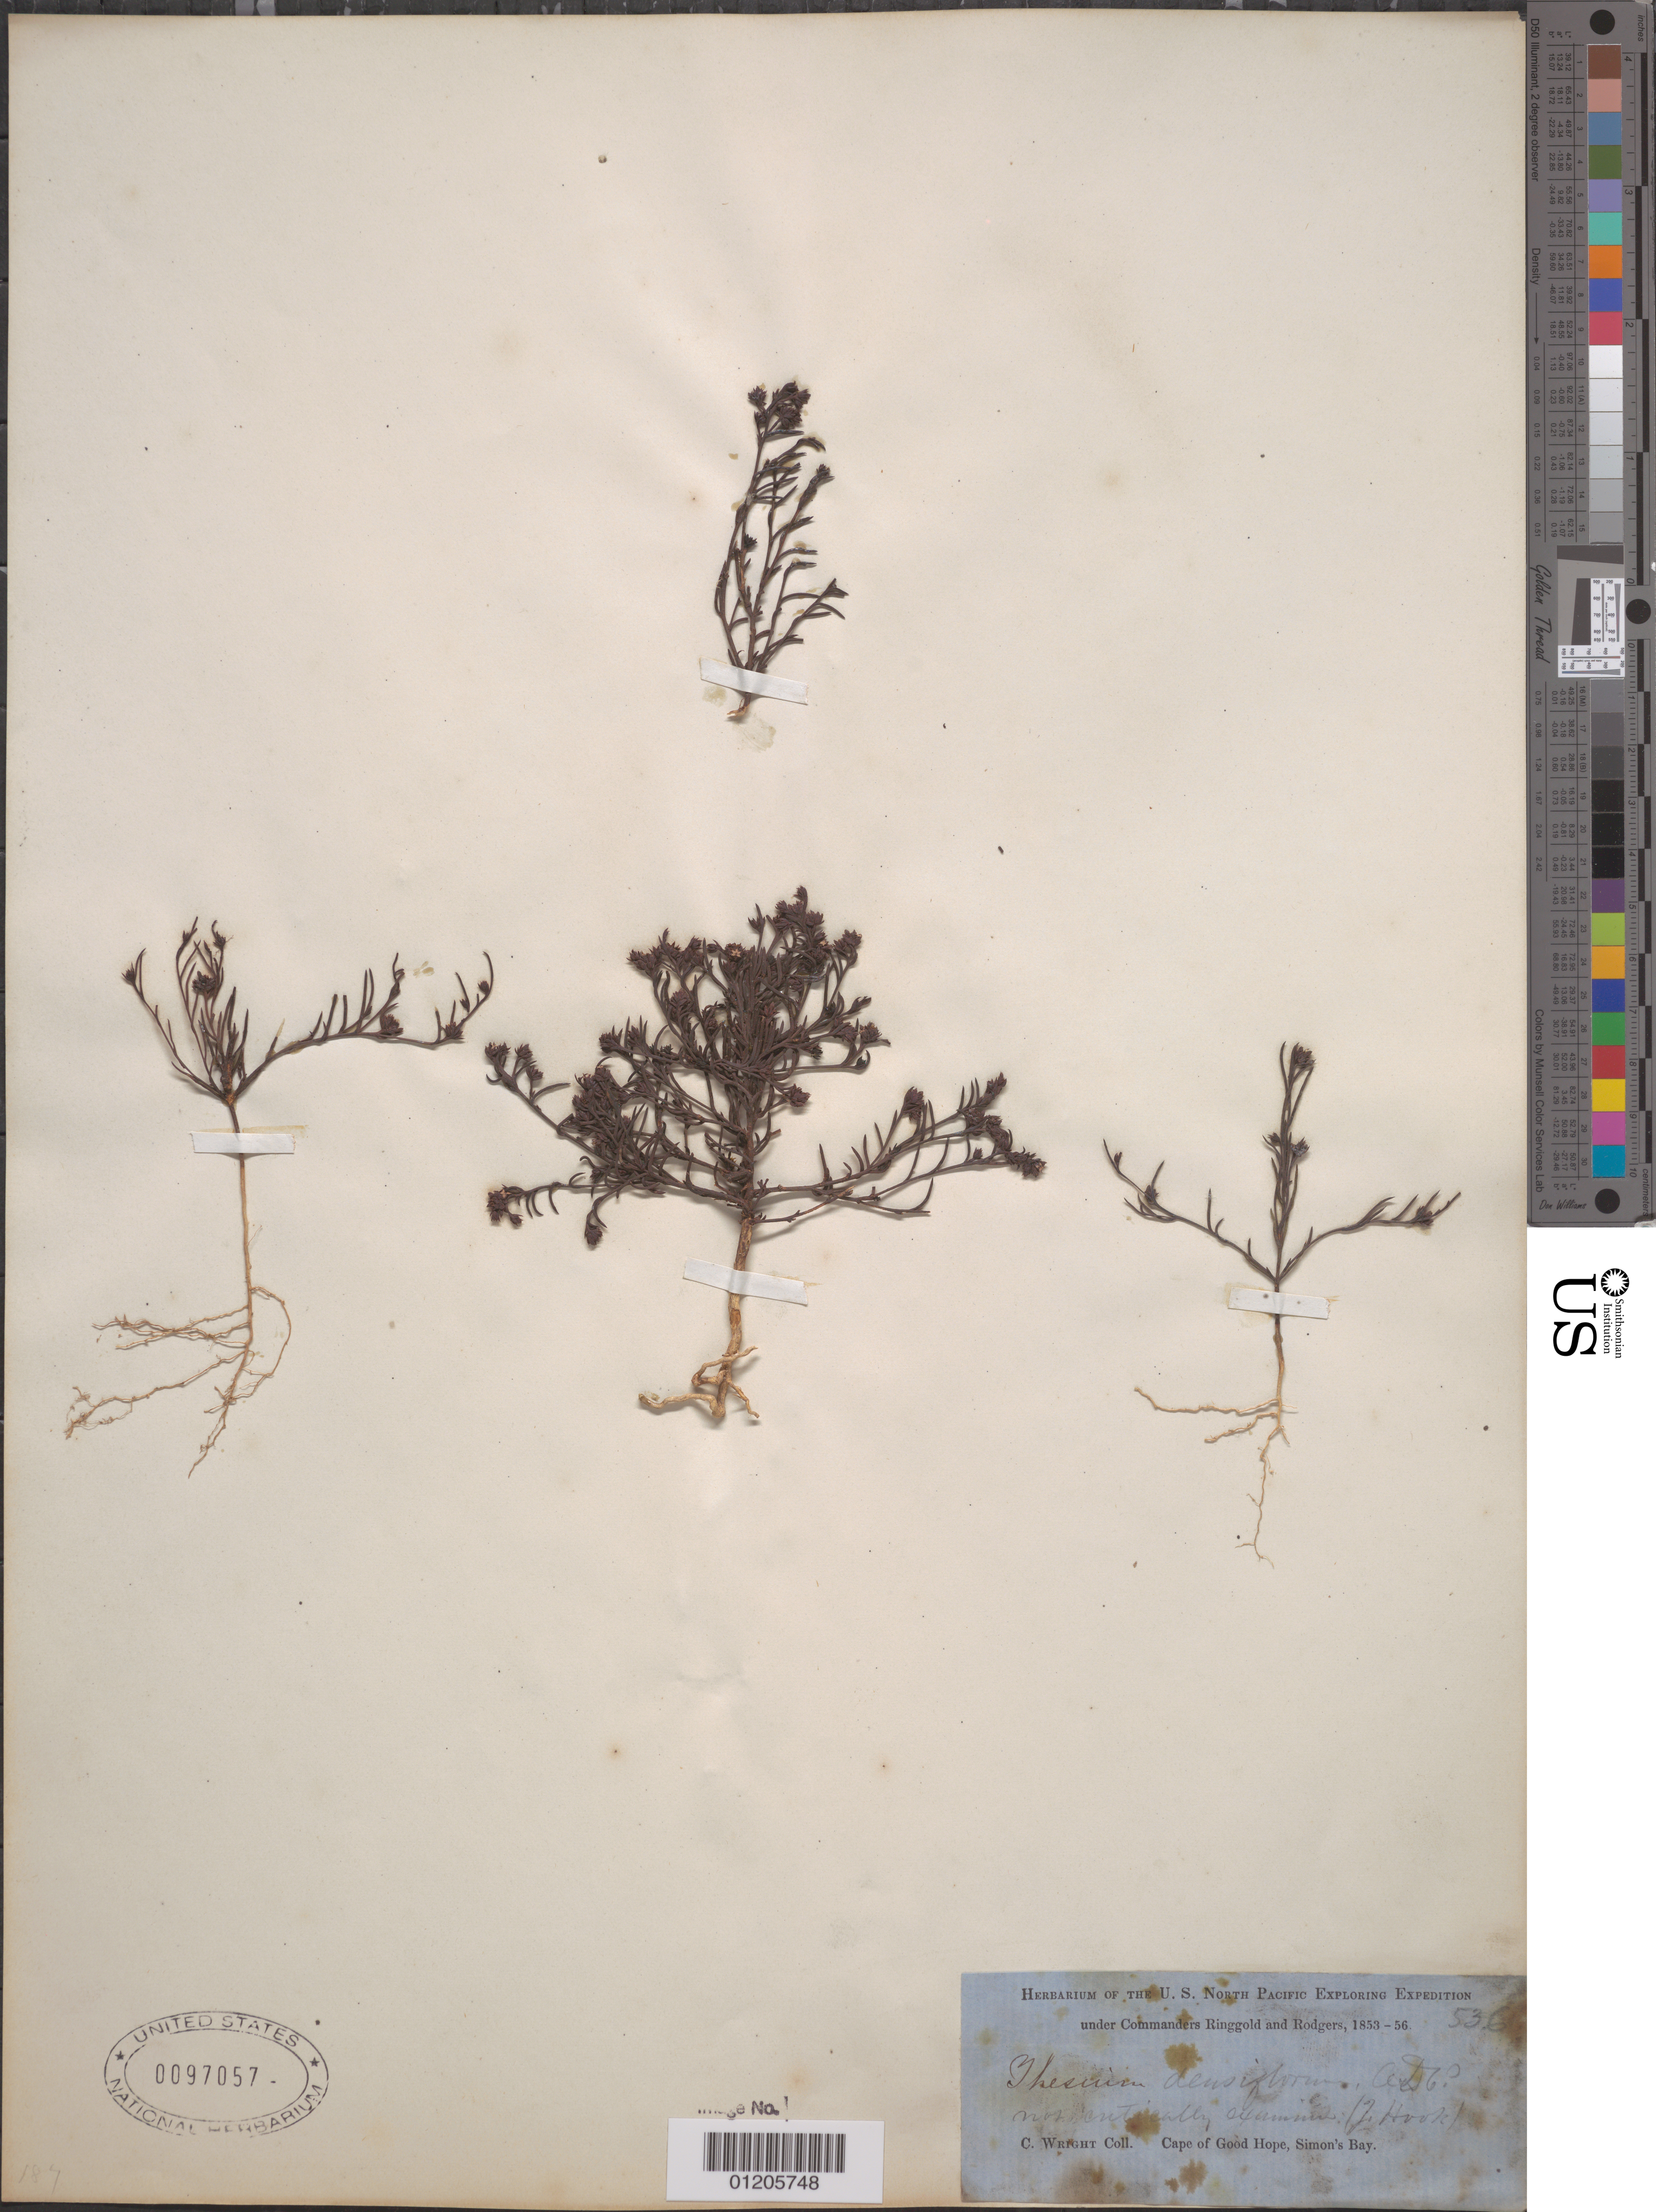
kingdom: Plantae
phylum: Tracheophyta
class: Magnoliopsida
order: Santalales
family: Thesiaceae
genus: Thesium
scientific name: Thesium densiflorum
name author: A. DC.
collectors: C. Wright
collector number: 536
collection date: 1853/1856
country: South Africa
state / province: Western Cape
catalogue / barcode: US 97057